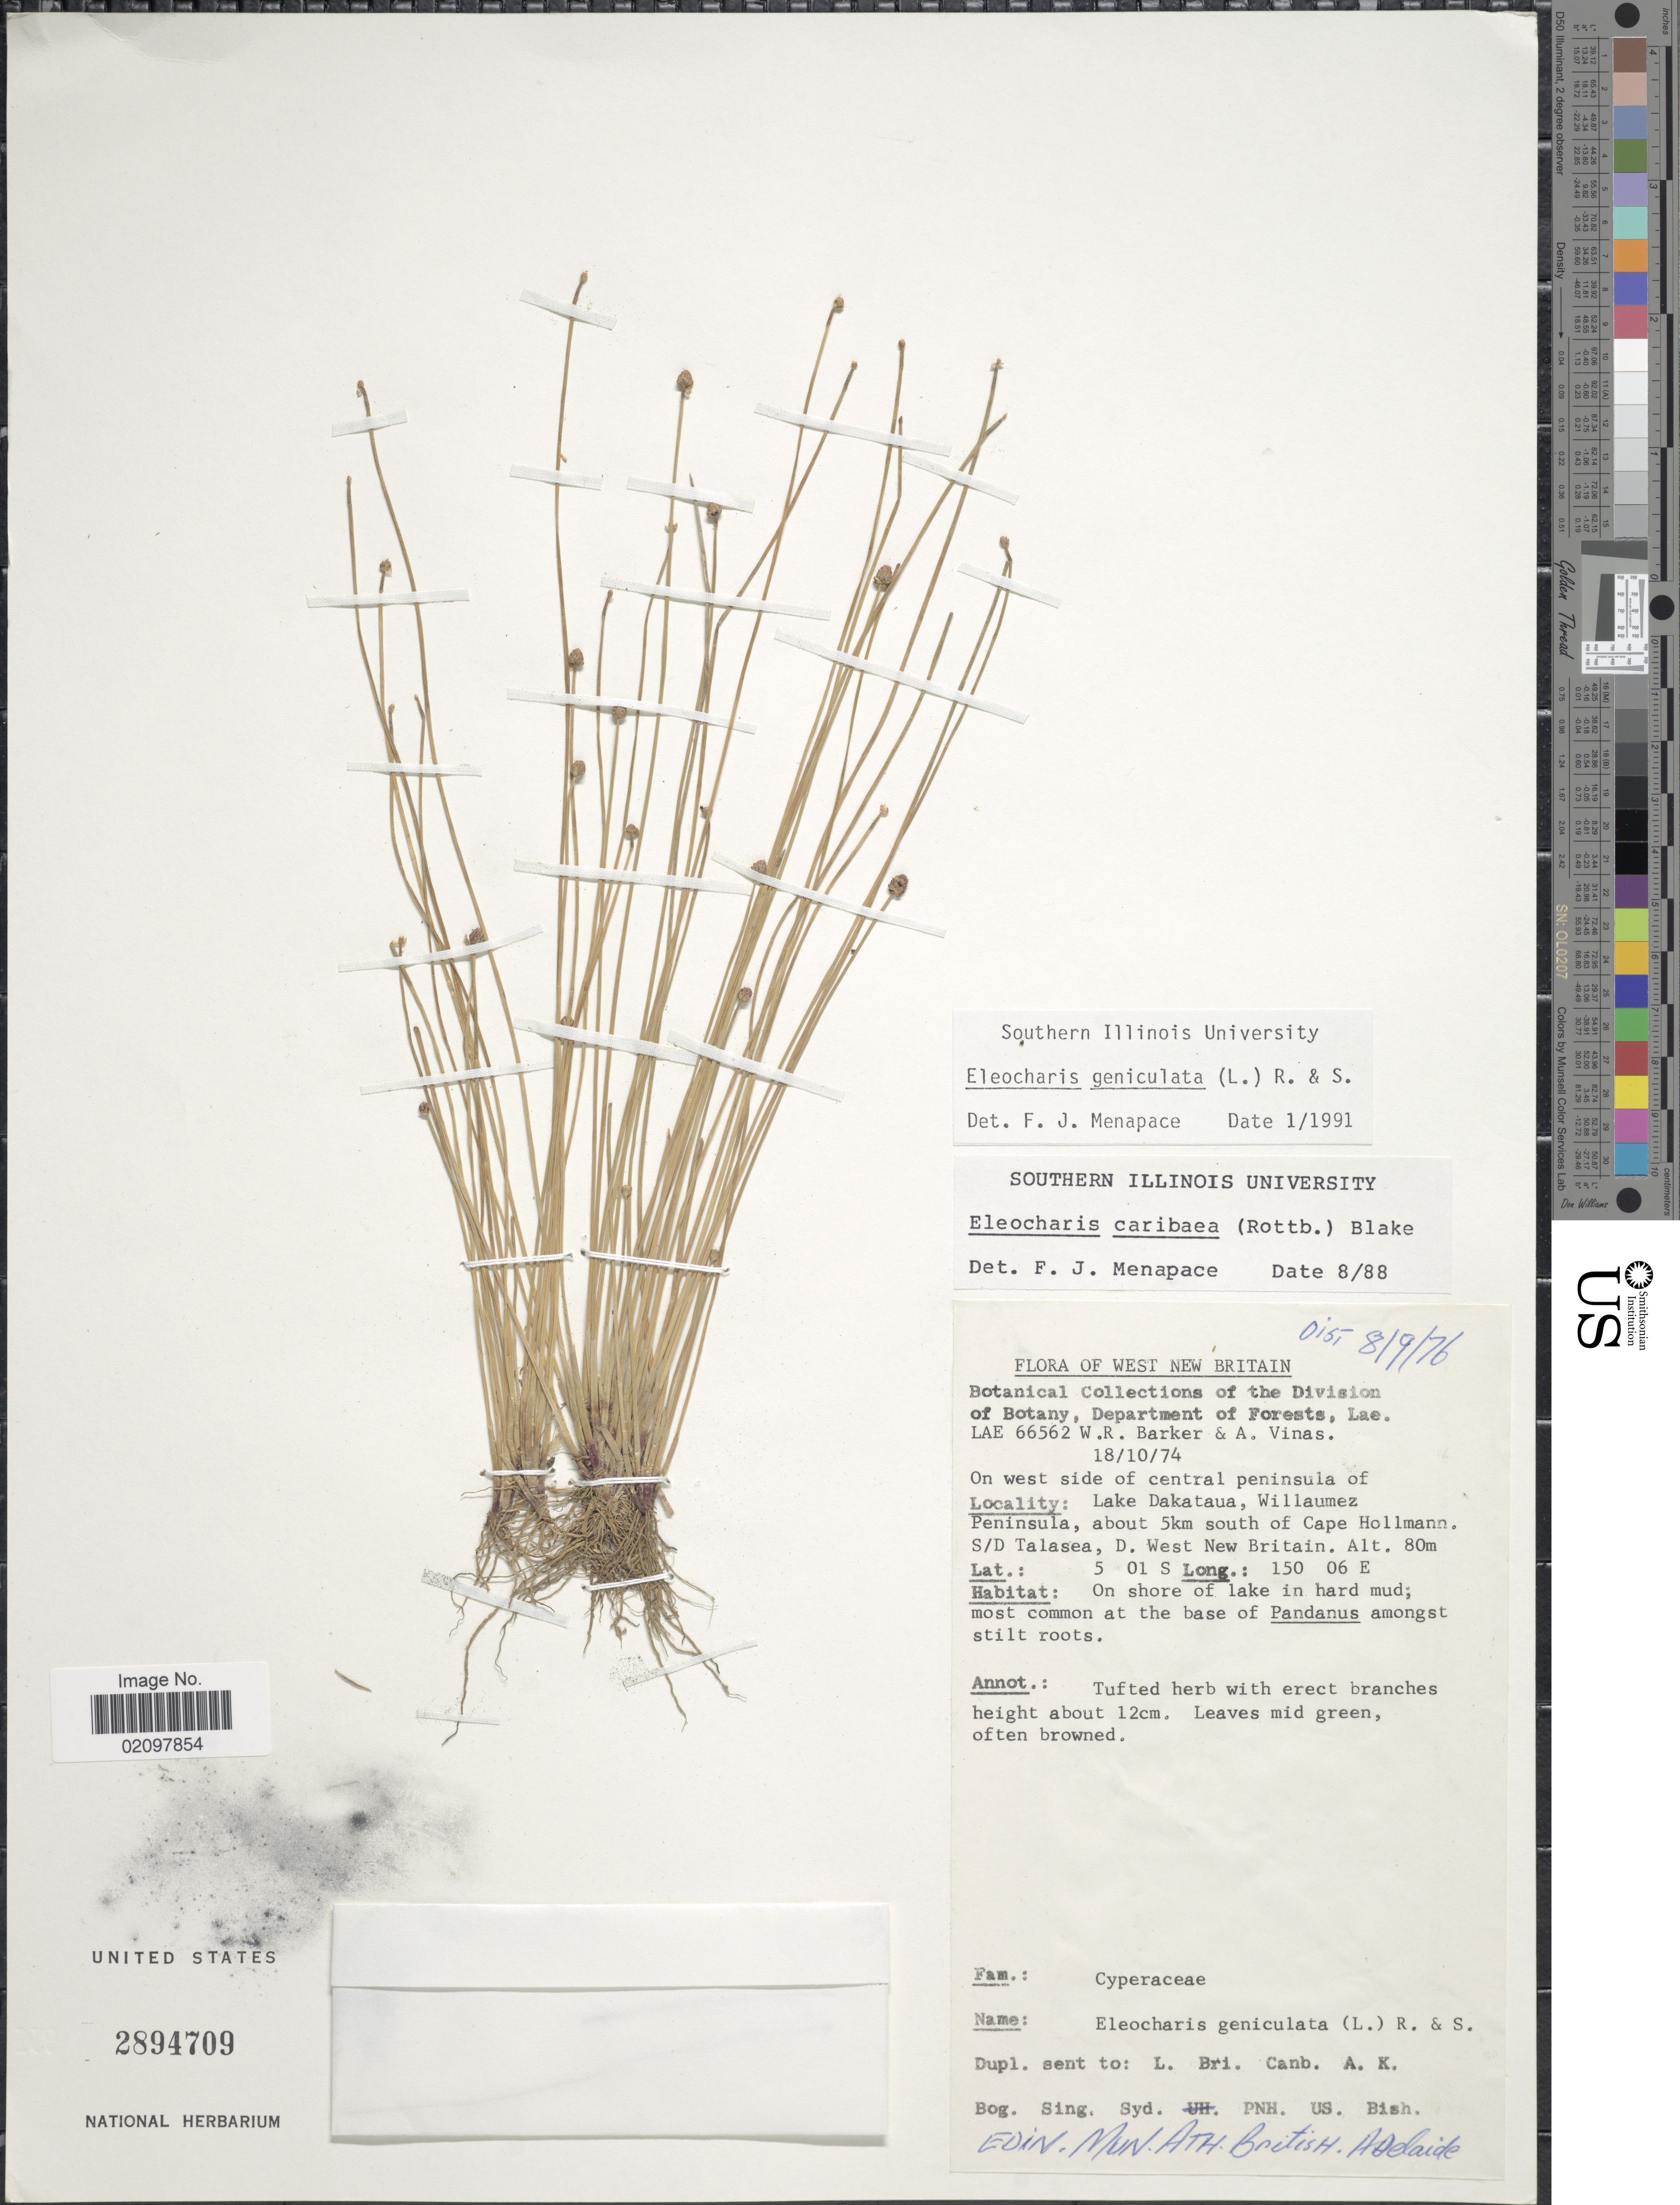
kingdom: Plantae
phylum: Tracheophyta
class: Liliopsida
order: Poales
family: Cyperaceae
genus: Eleocharis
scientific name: Eleocharis geniculata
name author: (L.) Roem. & Schult.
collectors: W. R. Barker & A. Vinas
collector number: LAE66562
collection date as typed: Transcribed d/m/y: 18/10/74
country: Papua New Guinea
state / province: West New Britain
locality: On west side of central peninsula of Lake Dakataua, Willaumez Peninsula, about 5km south of Cape Hollman. S/D Talasea, D. West New Britain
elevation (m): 80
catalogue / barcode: US 2894709